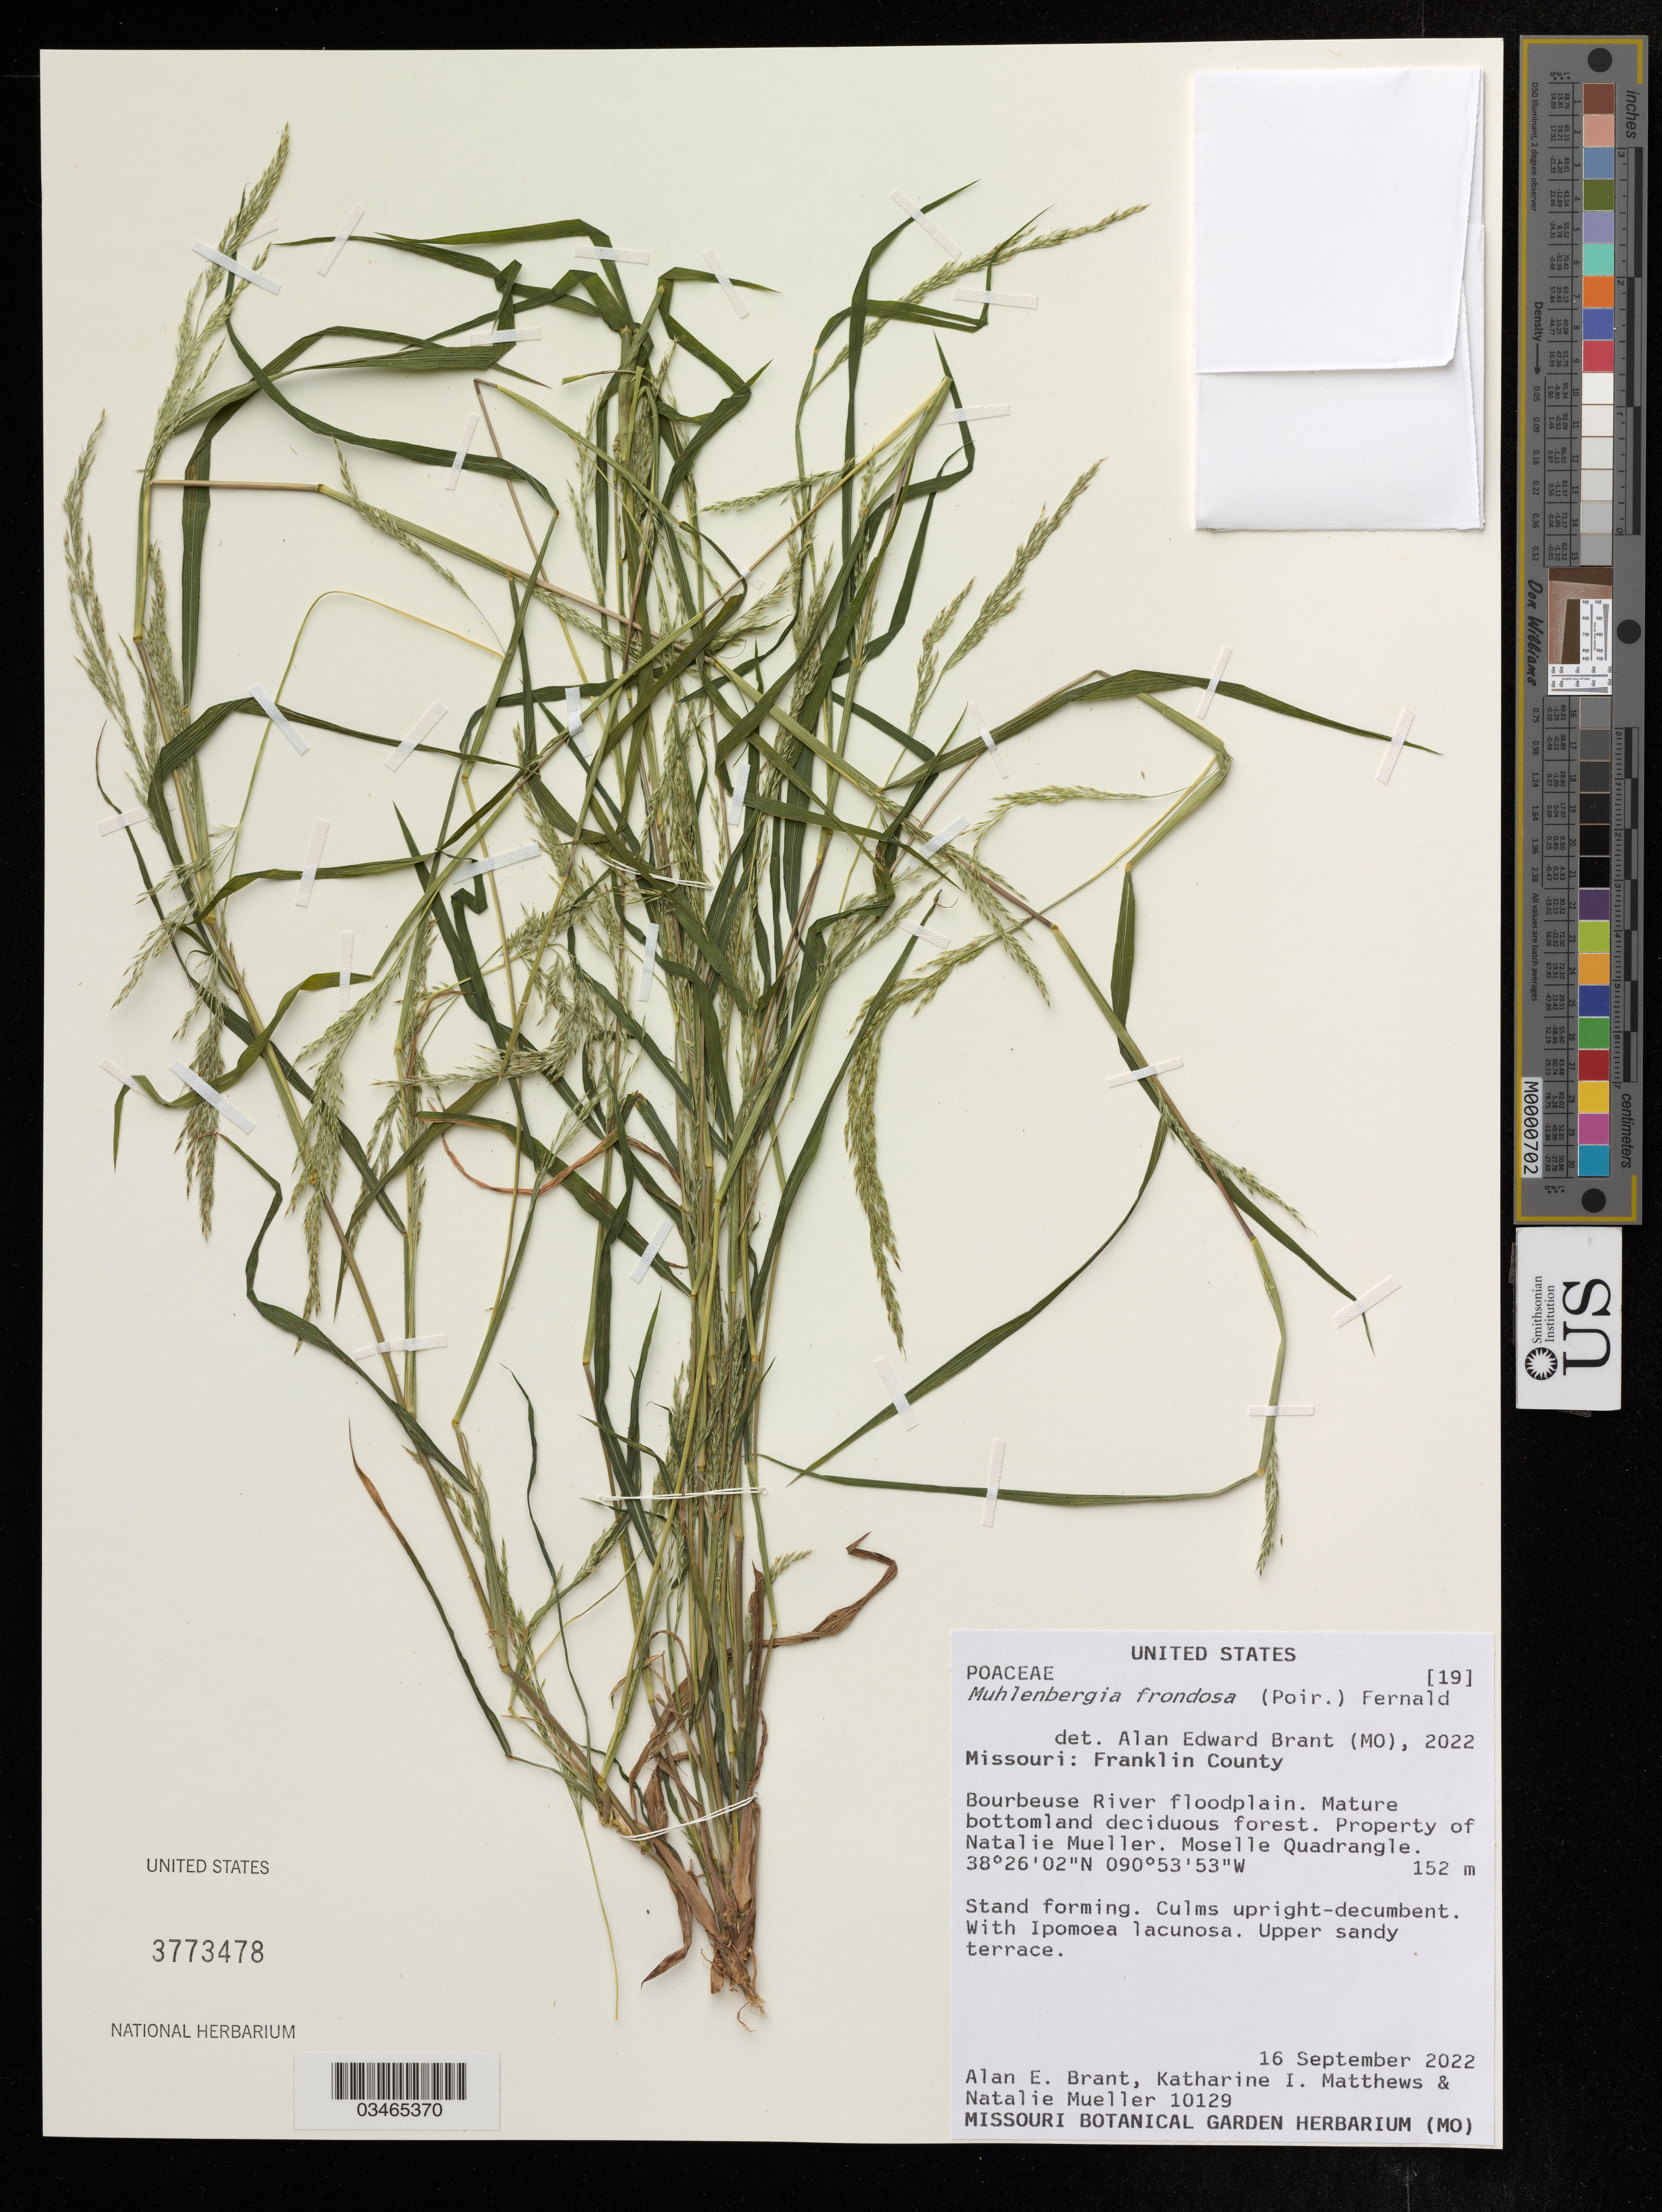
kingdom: Plantae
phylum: Tracheophyta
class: Liliopsida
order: Poales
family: Poaceae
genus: Muhlenbergia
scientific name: Muhlenbergia frondosa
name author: (Poir.) Fernald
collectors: A. Brant & K. Matthews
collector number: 10129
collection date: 2022-09-16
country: United States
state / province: Missouri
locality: Franklin County. Bourbeuse River floodplain. Property of Natalie Meuller. Moselle Quadrangle.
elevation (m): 152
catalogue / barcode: US 3773478